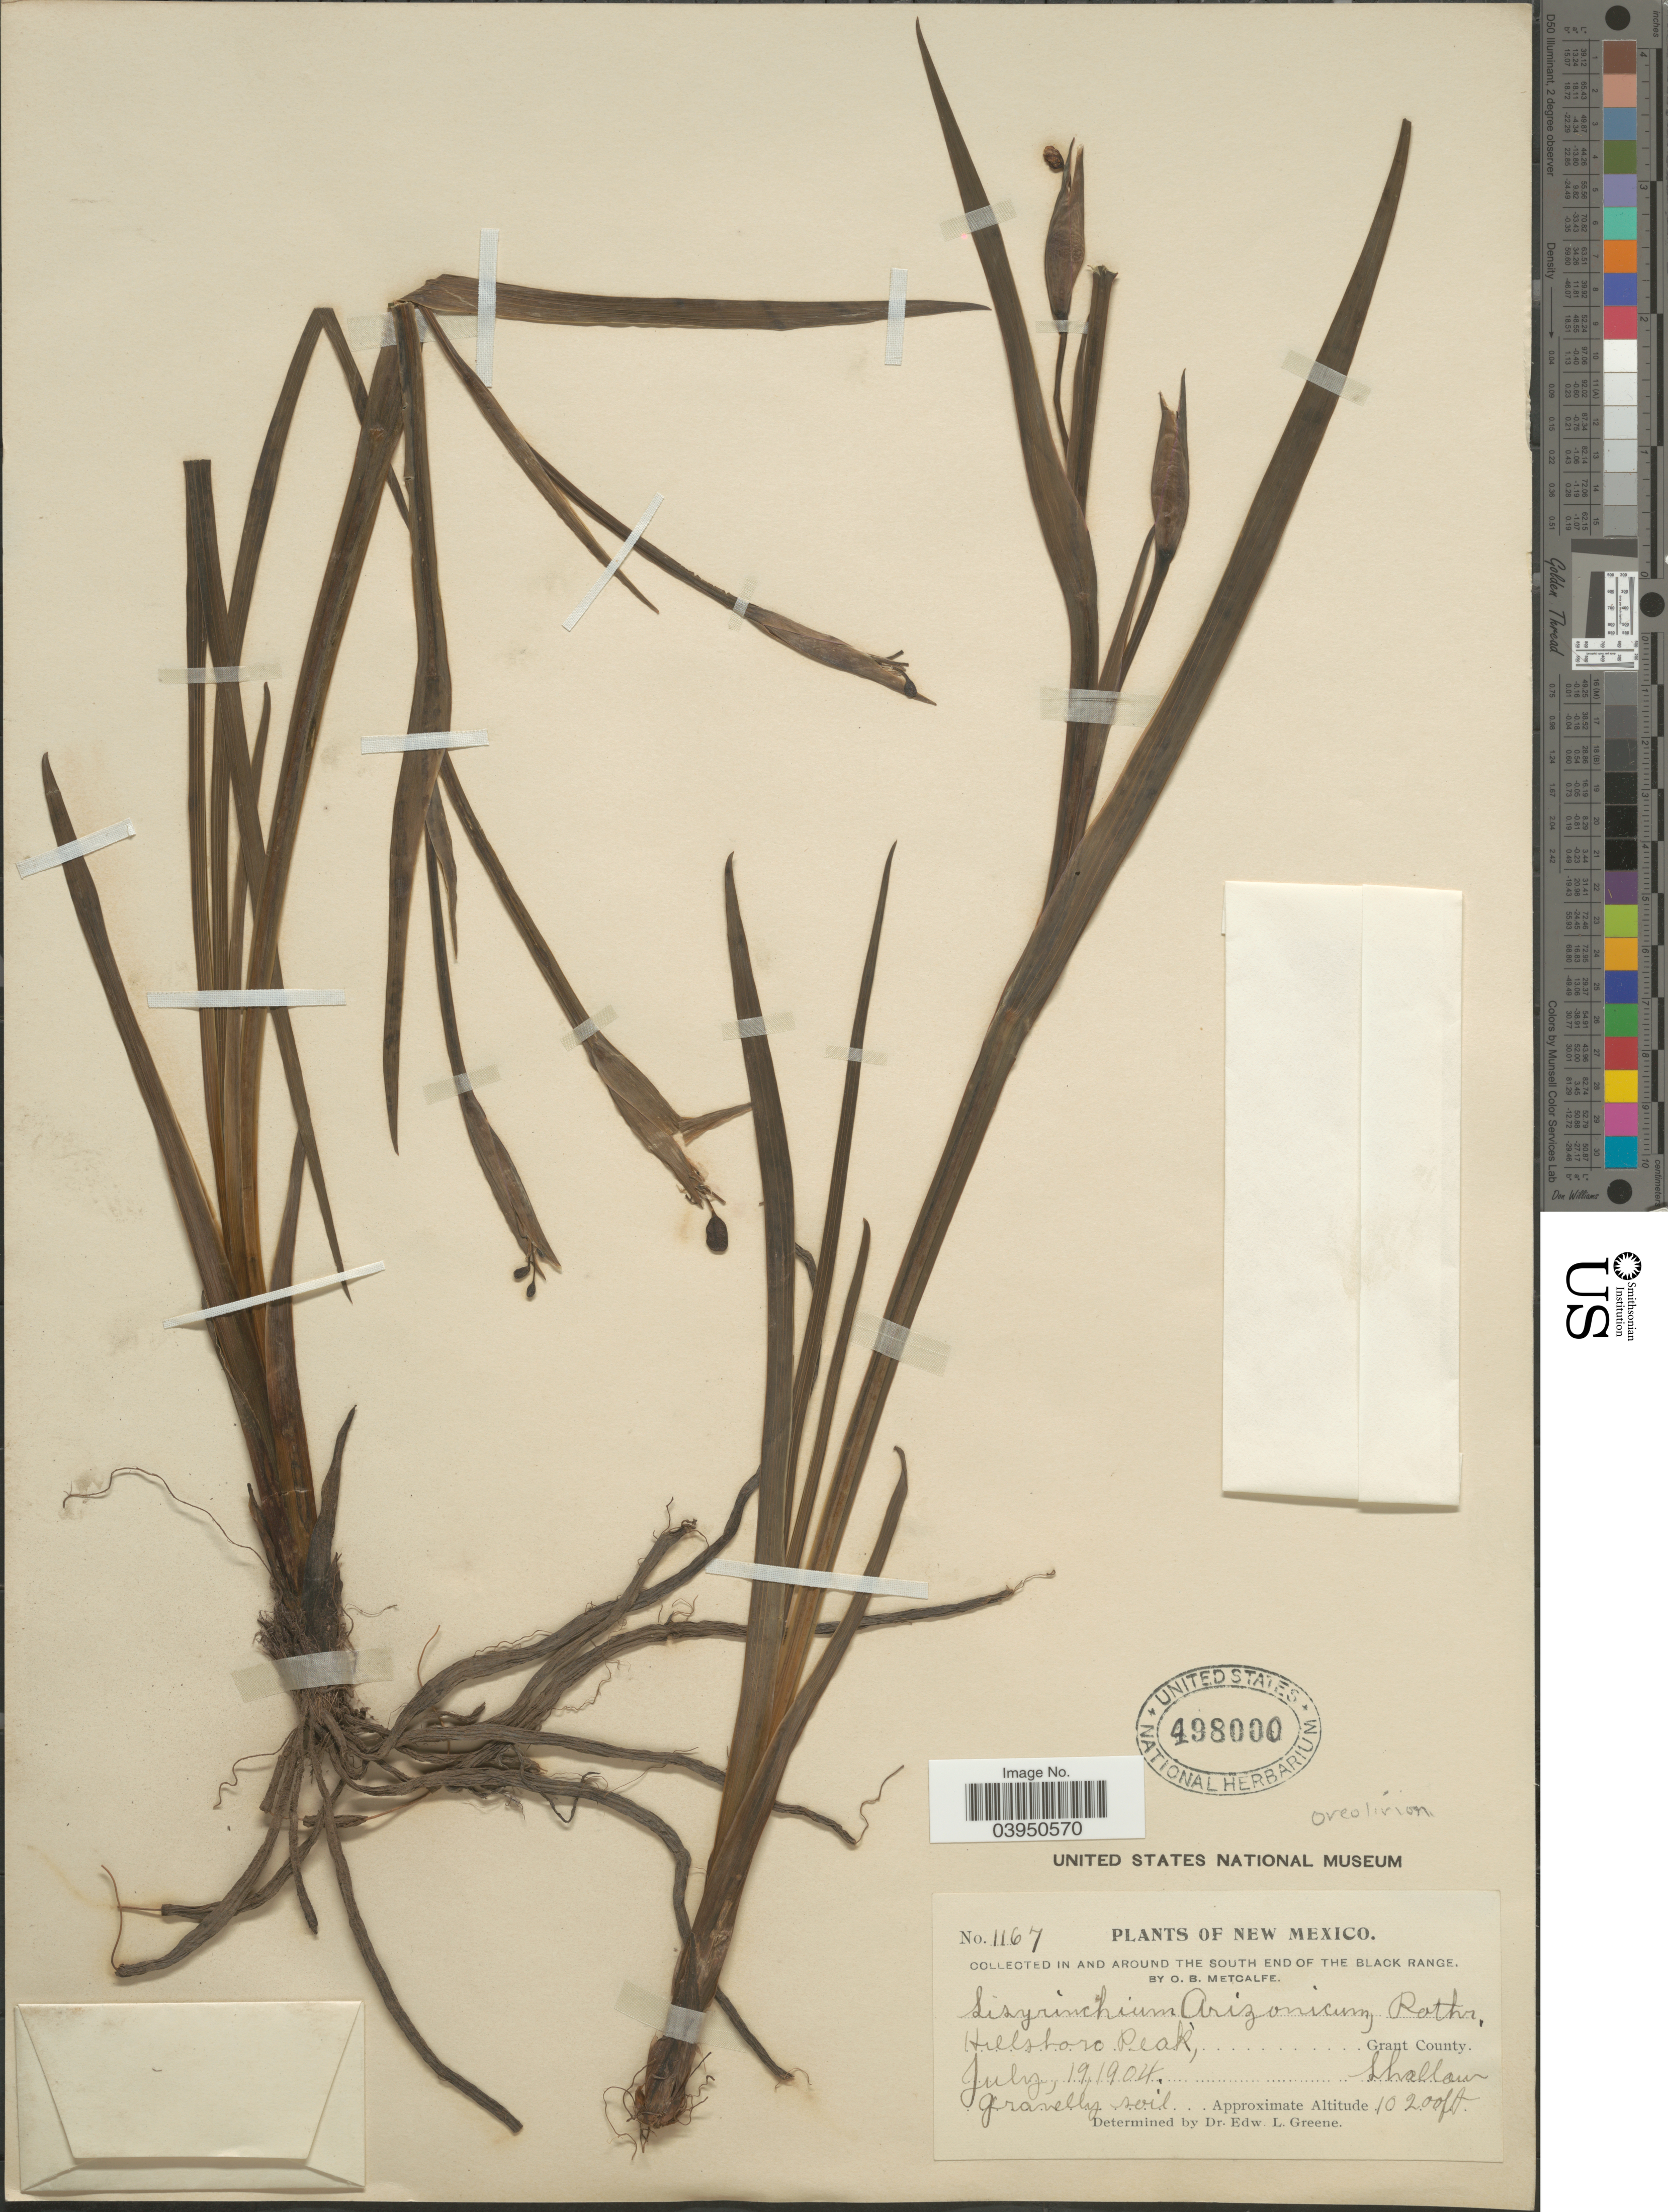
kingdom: Plantae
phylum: Tracheophyta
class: Liliopsida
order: Asparagales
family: Iridaceae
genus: Sisyrinchium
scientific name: Sisyrinchium arizonicum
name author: Rothr.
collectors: O. B. Metcalfe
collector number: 1167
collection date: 1904-07-19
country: United States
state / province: New Mexico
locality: In and around the south end of the Black Range. Hillsboro Peak. Grant County.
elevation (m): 3109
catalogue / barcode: US 498000